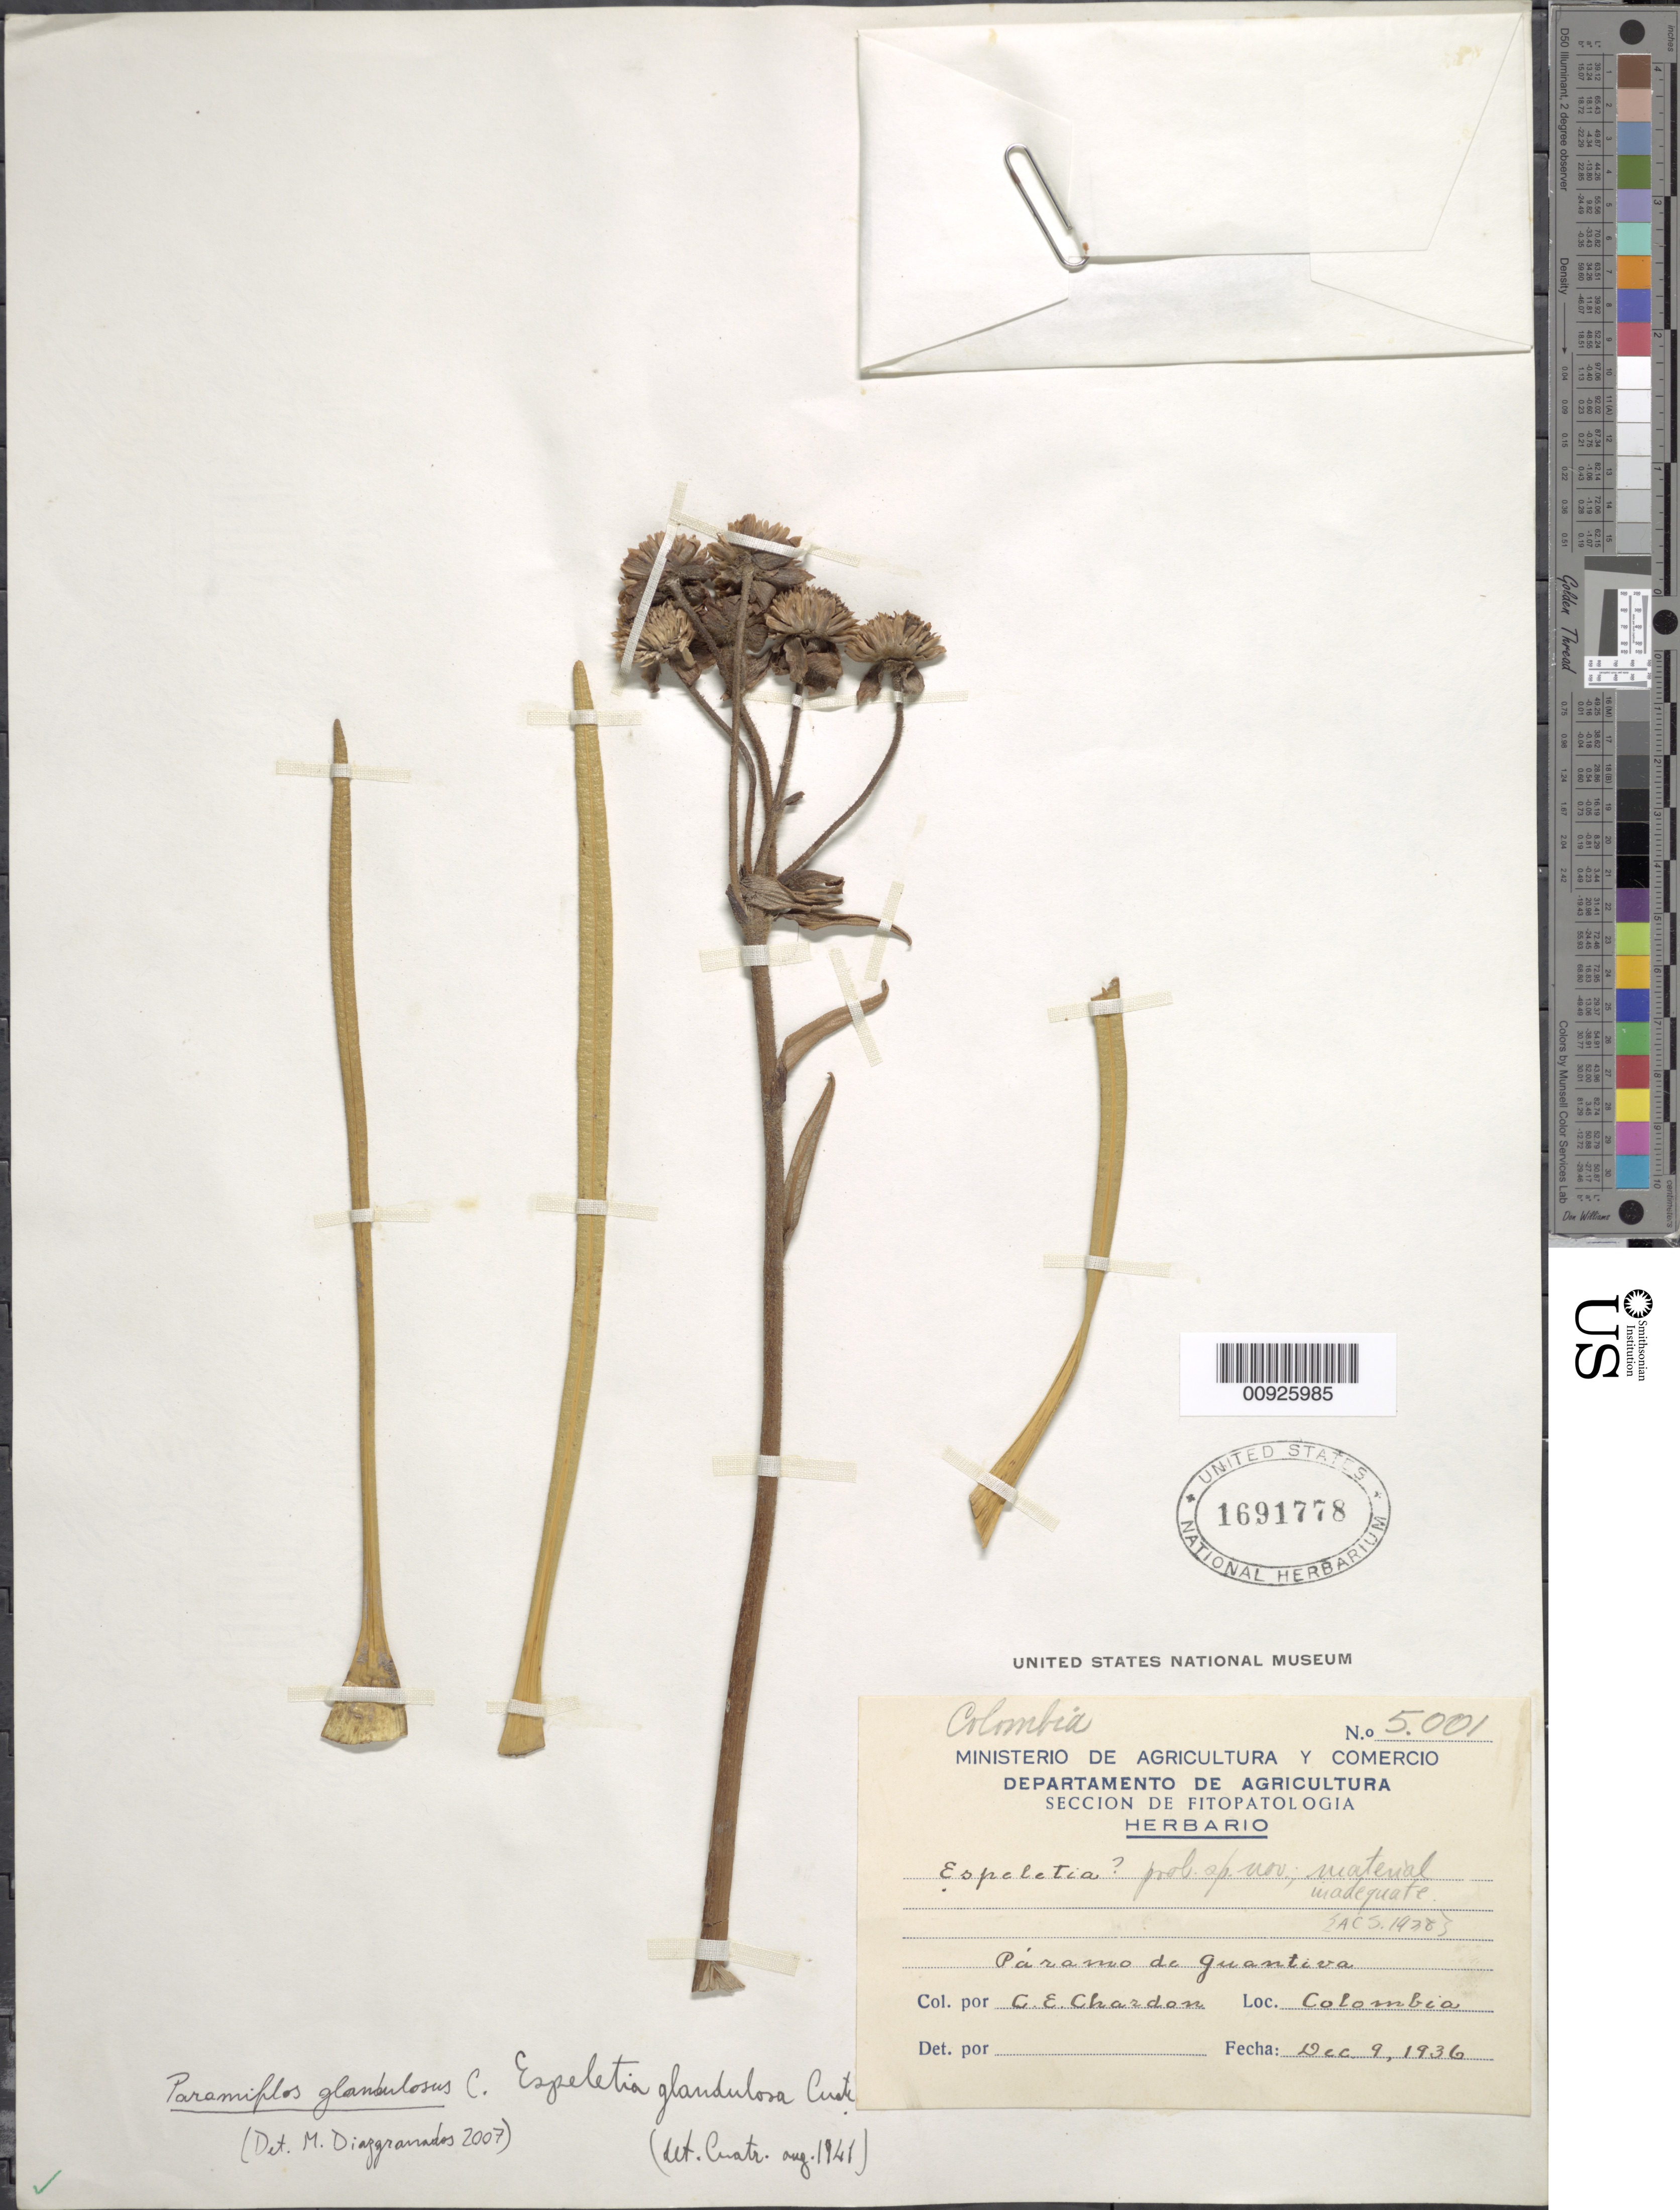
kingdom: Plantae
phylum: Tracheophyta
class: Magnoliopsida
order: Asterales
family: Asteraceae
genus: Paramiflos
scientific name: Paramiflos glandulosus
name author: (Cuatrec.) Cuatrec.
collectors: C. E. Chardón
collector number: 5001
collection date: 1936-12-09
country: Colombia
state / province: Boyacá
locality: P. de Guántiva.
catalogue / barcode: US 1691778